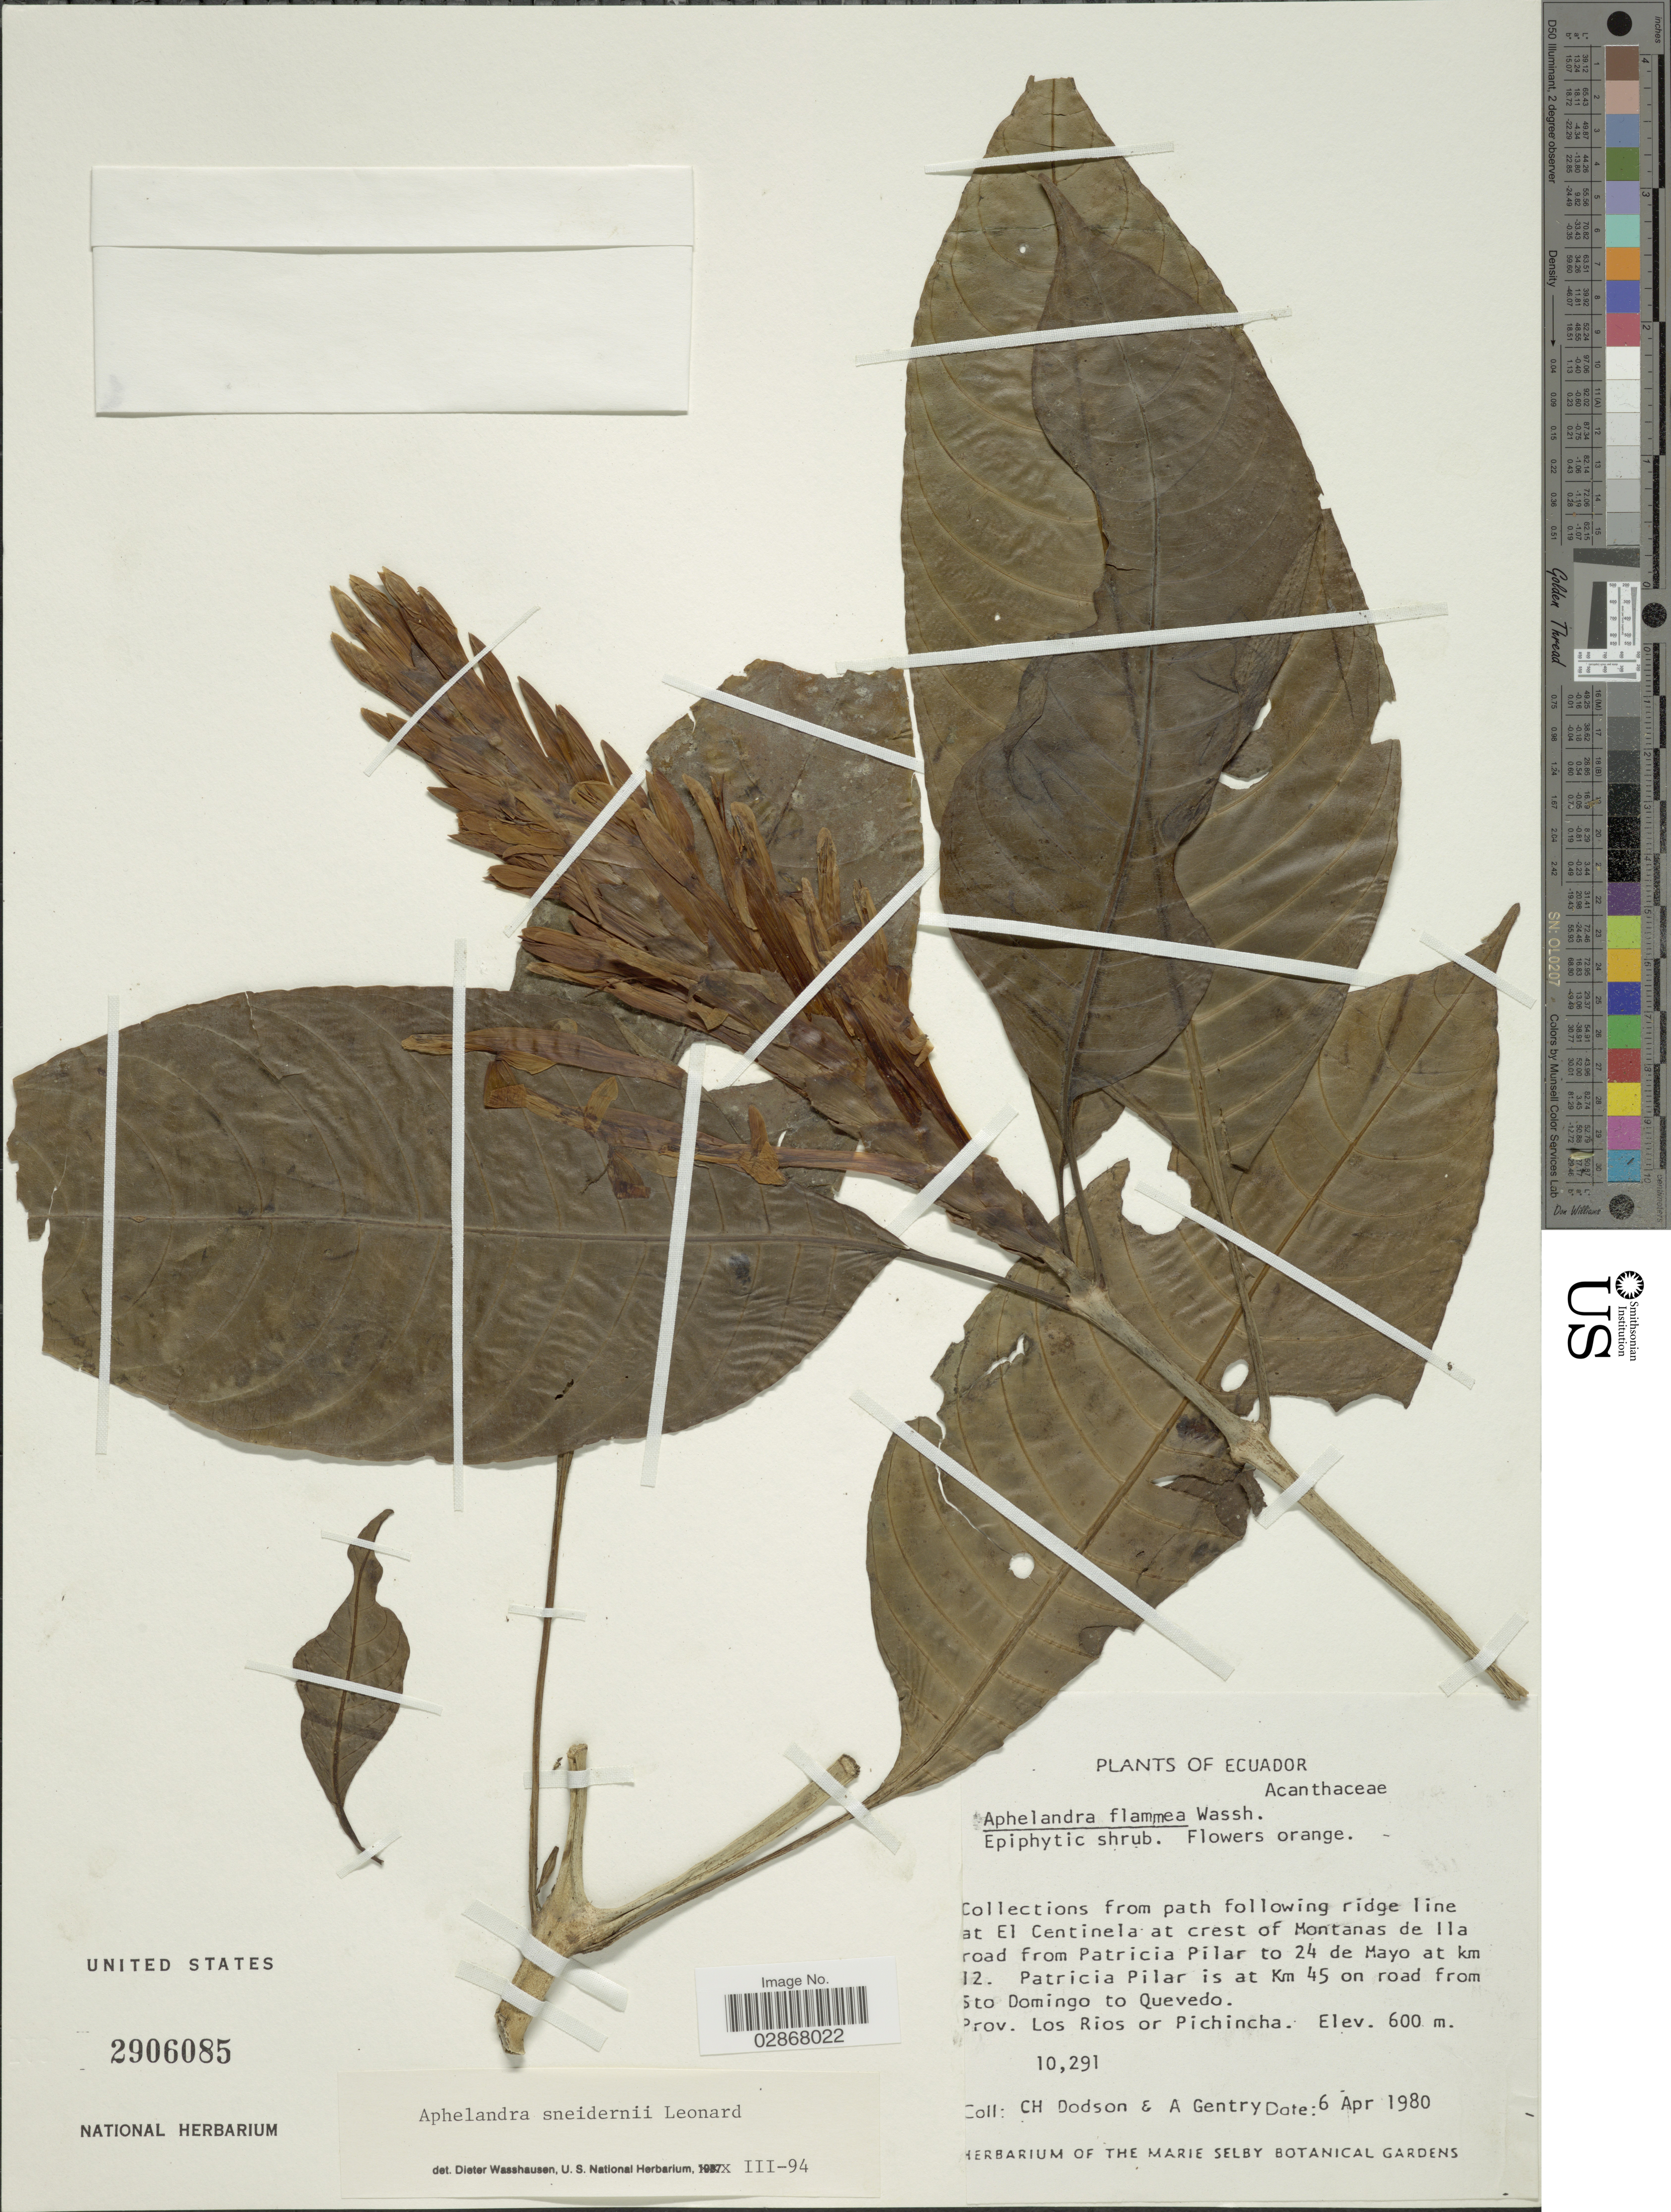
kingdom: Plantae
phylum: Tracheophyta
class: Magnoliopsida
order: Lamiales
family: Acanthaceae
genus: Encephalosphaera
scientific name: Encephalosphaera vitellina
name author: Lindau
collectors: C. H. Dodson & A. H. Gentry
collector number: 10291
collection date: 1980-04-06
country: Ecuador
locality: From path following ridge line at El Centinela at crest of Montanas de Ila road from Patricia Pilar to 24 de Mayo at km12. Patricia Pilar is at km 45 on road from Sto Domingo to Quevedo. Prov. Los Rios or Pichincha.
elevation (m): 600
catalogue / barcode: US 2906085